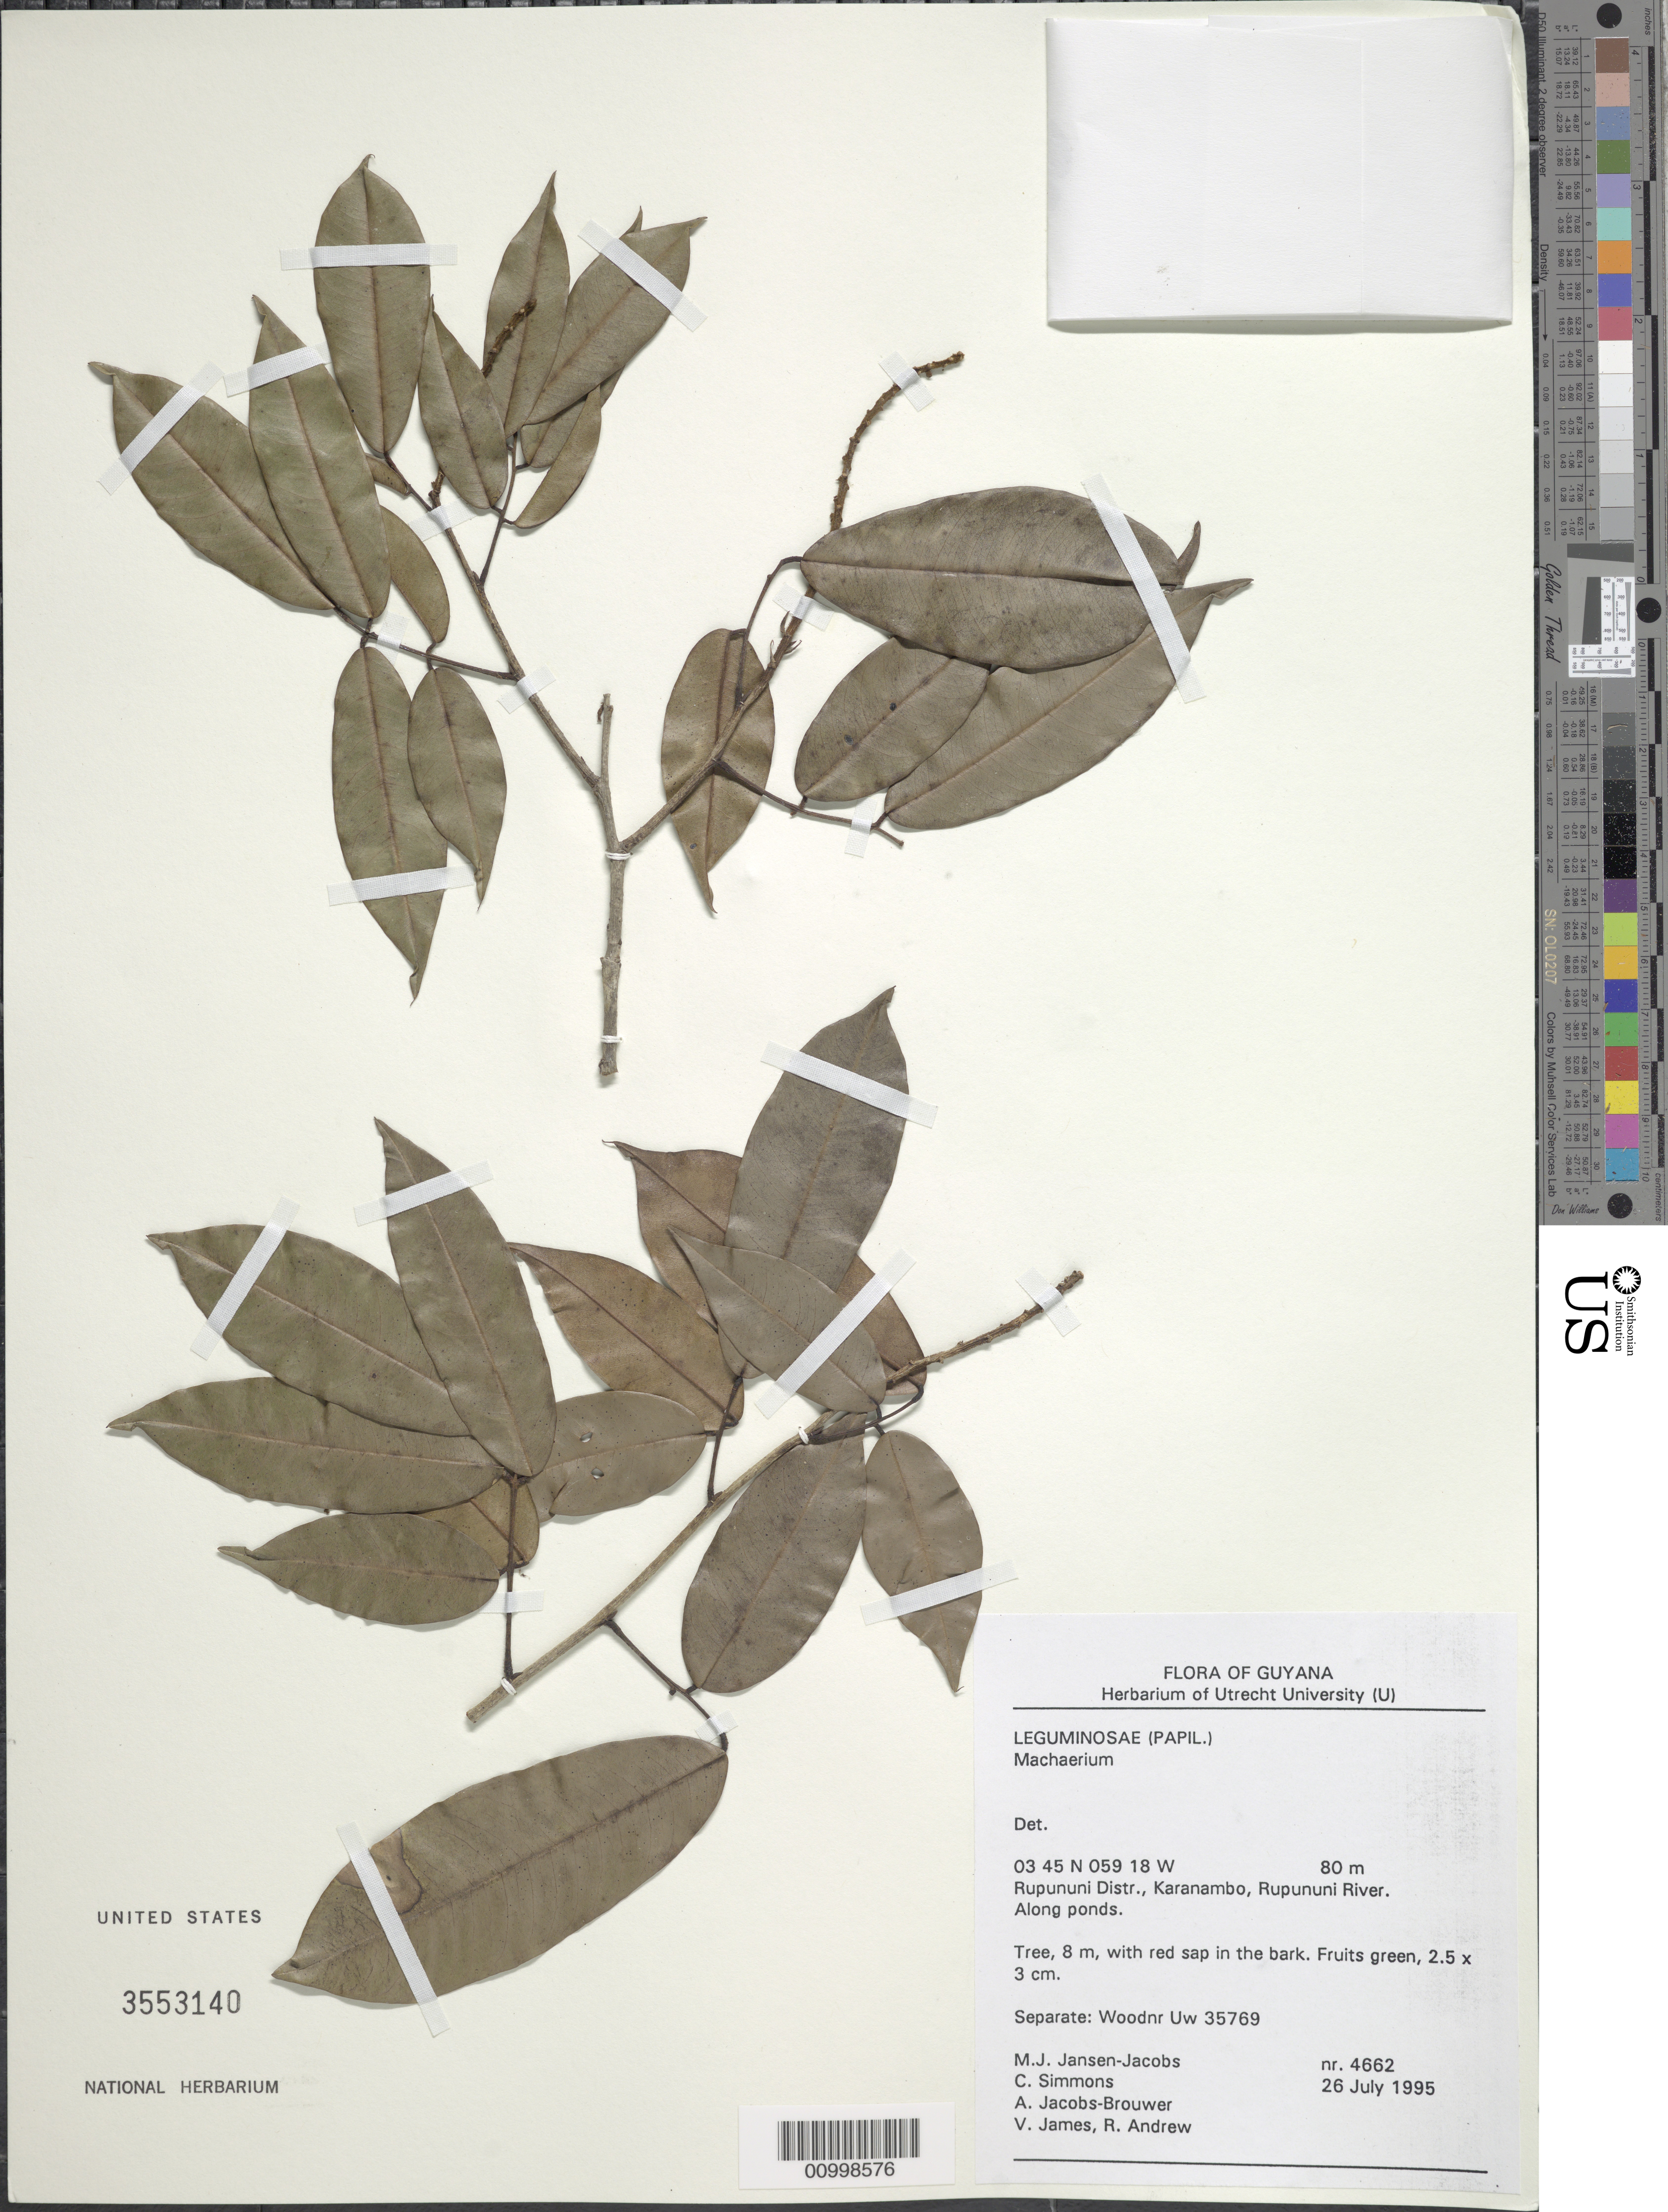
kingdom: Plantae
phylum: Tracheophyta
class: Magnoliopsida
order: Fabales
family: Fabaceae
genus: Machaerium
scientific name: Machaerium sp.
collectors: M. J. Jansen-Jacobs, C. Simons, A. Jacobs-Brouwer, V. James & R. Andrew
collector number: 4662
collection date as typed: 26-Jul-95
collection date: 1995-07-26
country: Guyana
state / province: U. Takutu-U. Essequibo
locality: Karanambo, Rupununi River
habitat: Along ponds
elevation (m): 80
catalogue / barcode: US 3553140